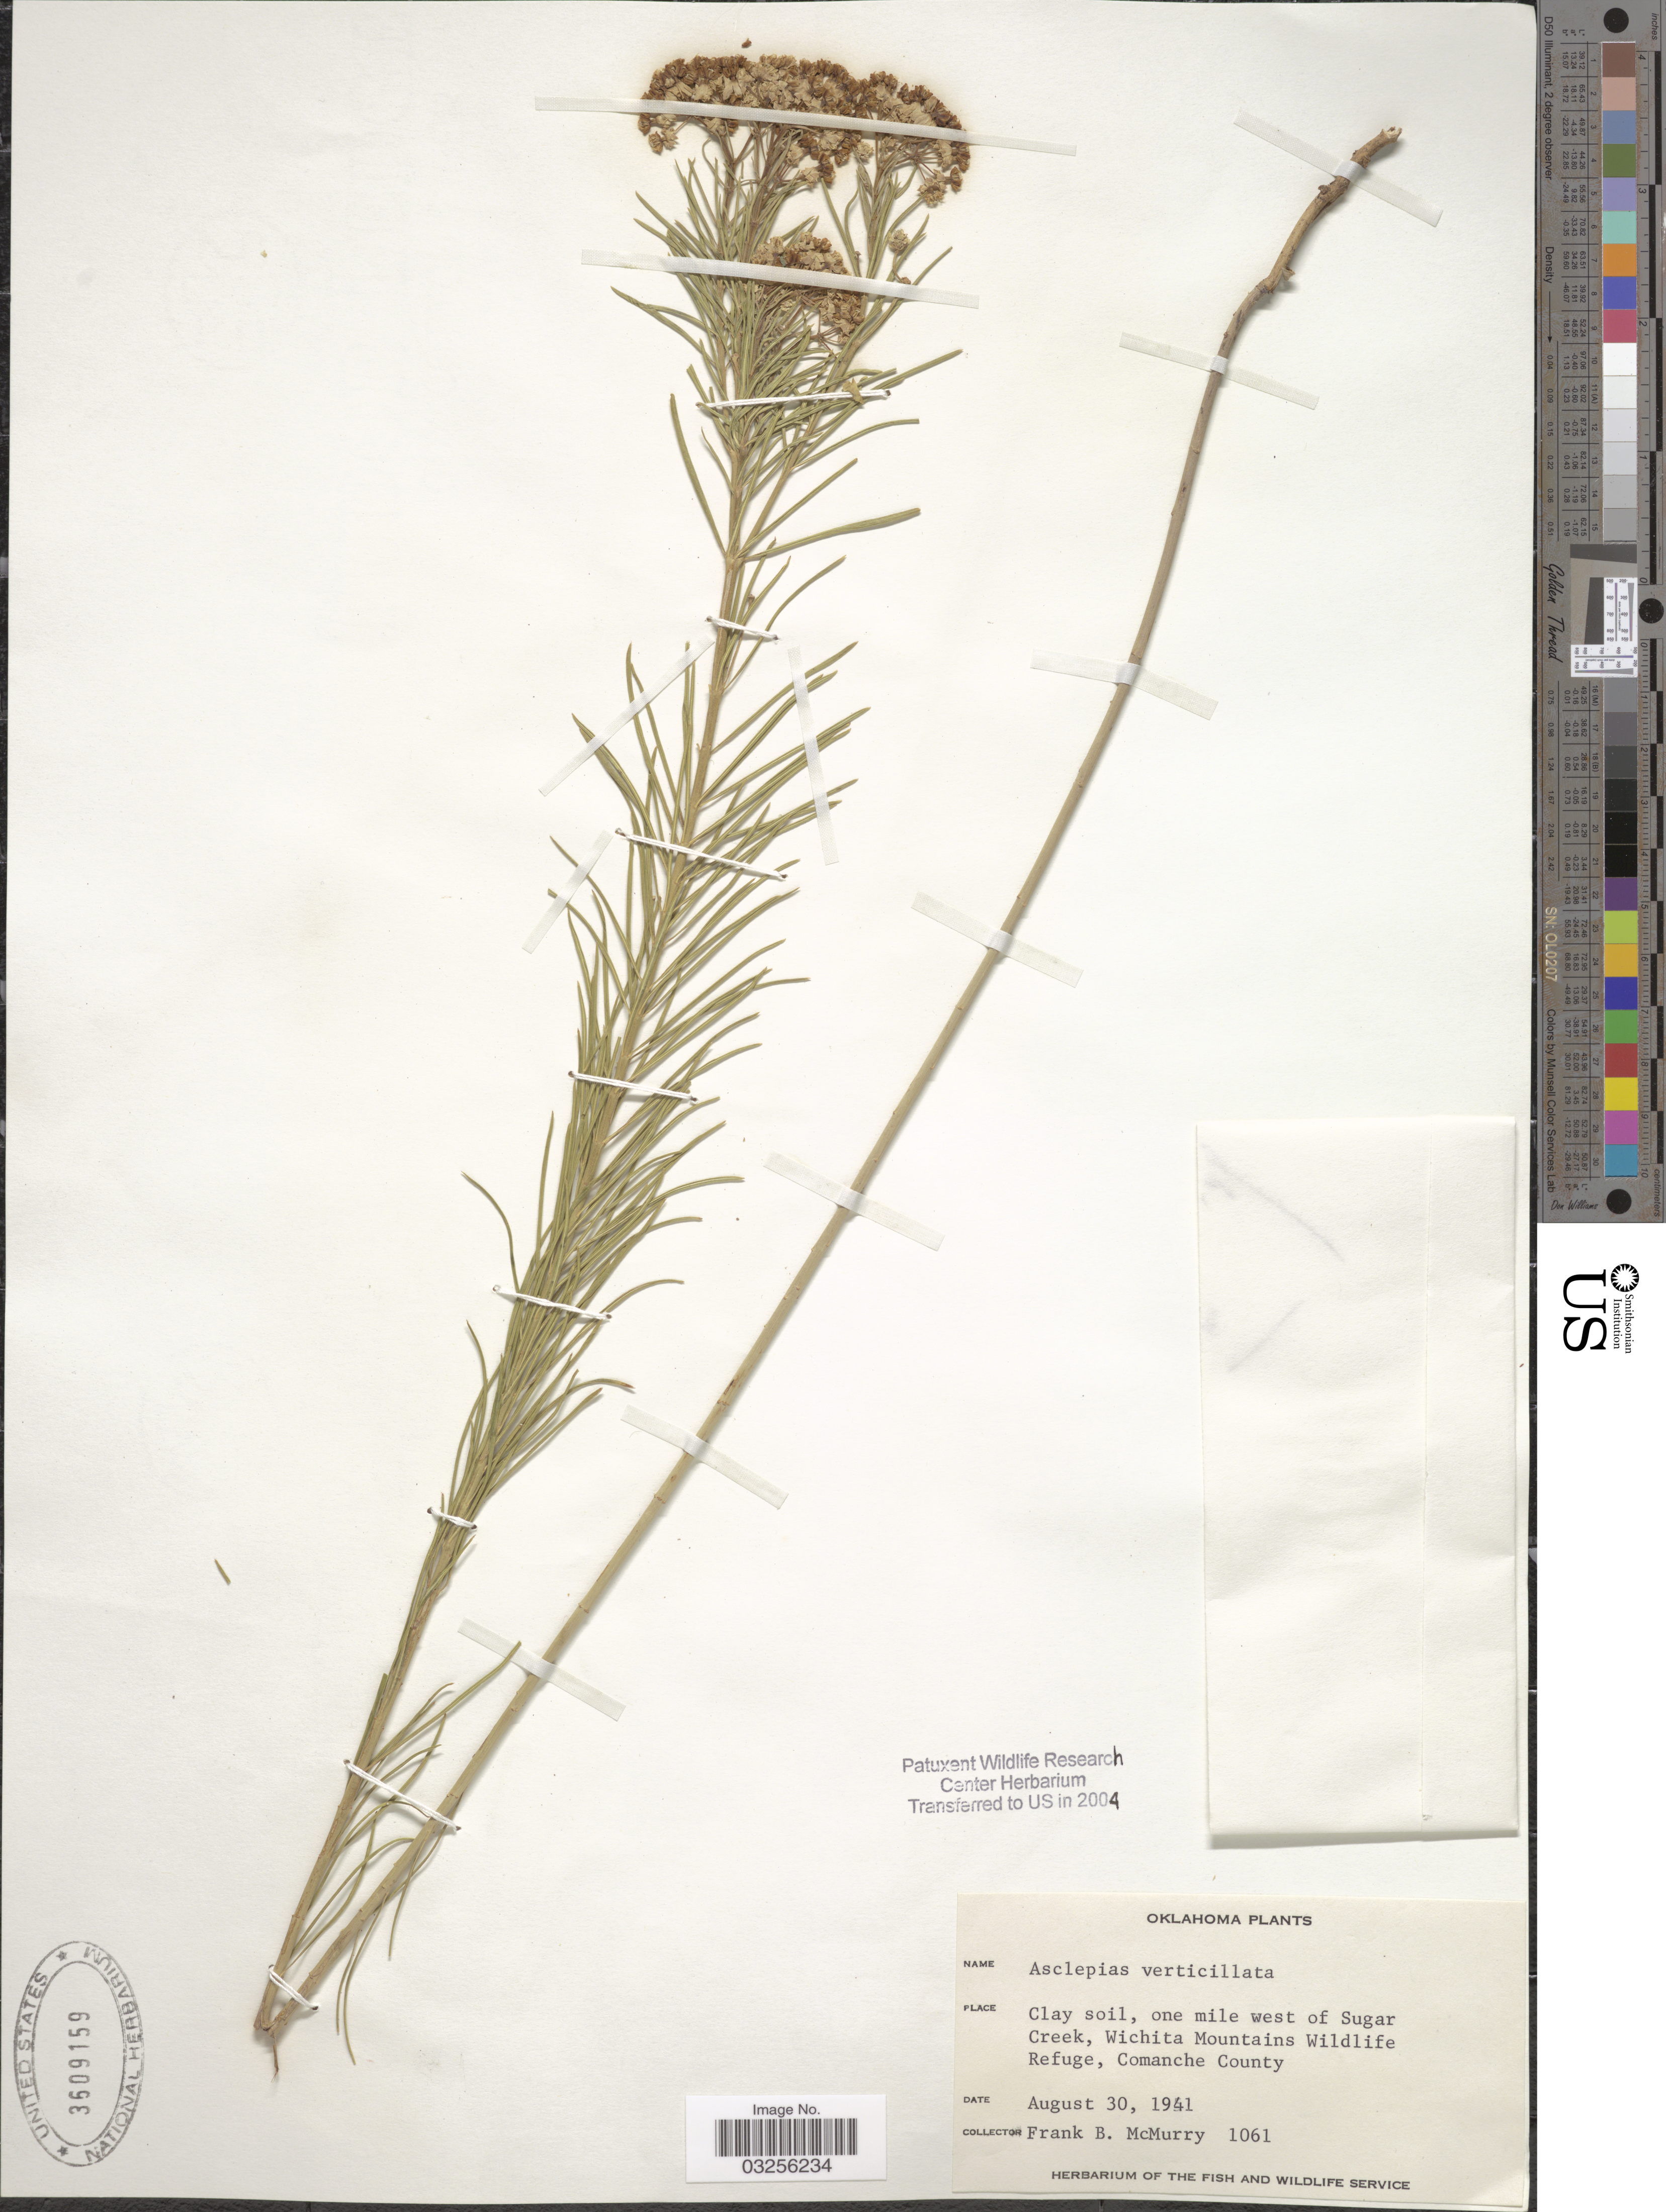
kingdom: Plantae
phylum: Tracheophyta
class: Magnoliopsida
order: Gentianales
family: Apocynaceae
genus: Asclepias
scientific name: Asclepias verticillata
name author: L.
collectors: F. B. McMurry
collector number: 1061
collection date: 1941-08-30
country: United States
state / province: Oklahoma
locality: Clay soil, one mile west of Sugar Creek, Wichita Mountains Wildlife Refuge, Comanche County.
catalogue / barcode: US 3609159